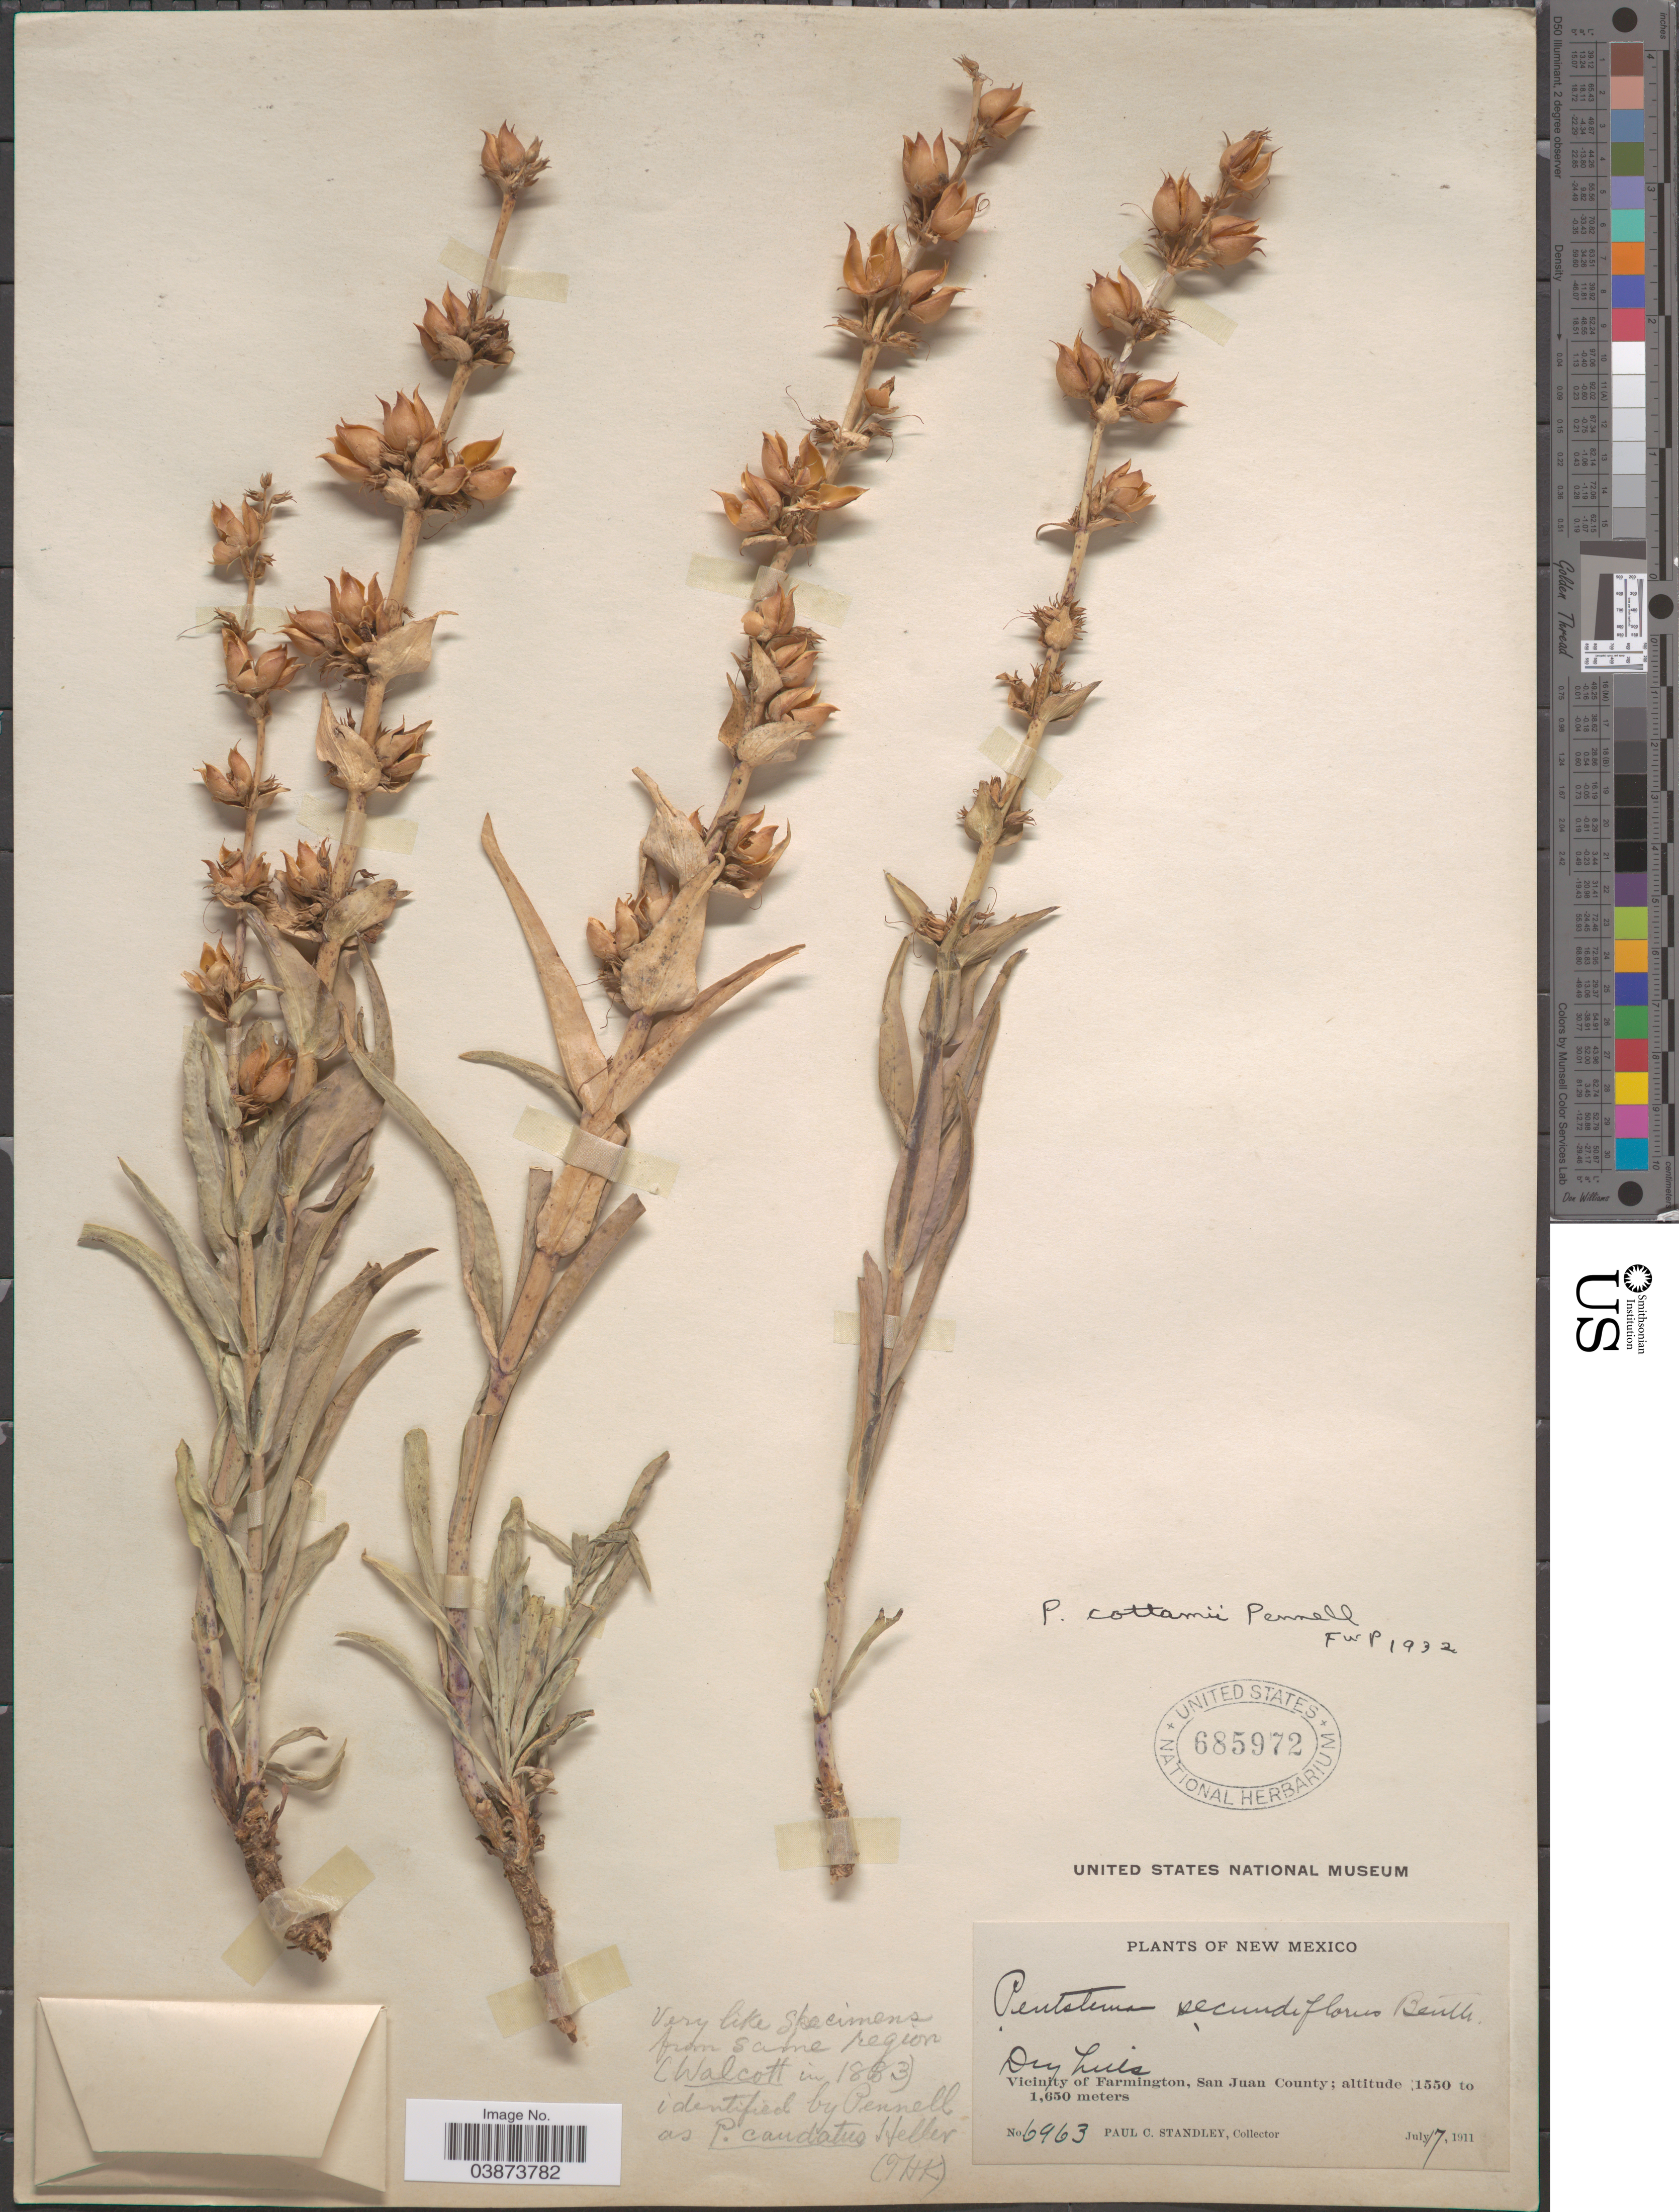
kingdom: Plantae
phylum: Tracheophyta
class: Magnoliopsida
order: Lamiales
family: Plantaginaceae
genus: Penstemon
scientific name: Penstemon caudatus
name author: A. Heller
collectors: P. C. Standley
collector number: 6963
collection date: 1911-07-17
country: United States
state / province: New Mexico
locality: Vicinity of Farmington, San Juan County.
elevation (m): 1550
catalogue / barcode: US 685972